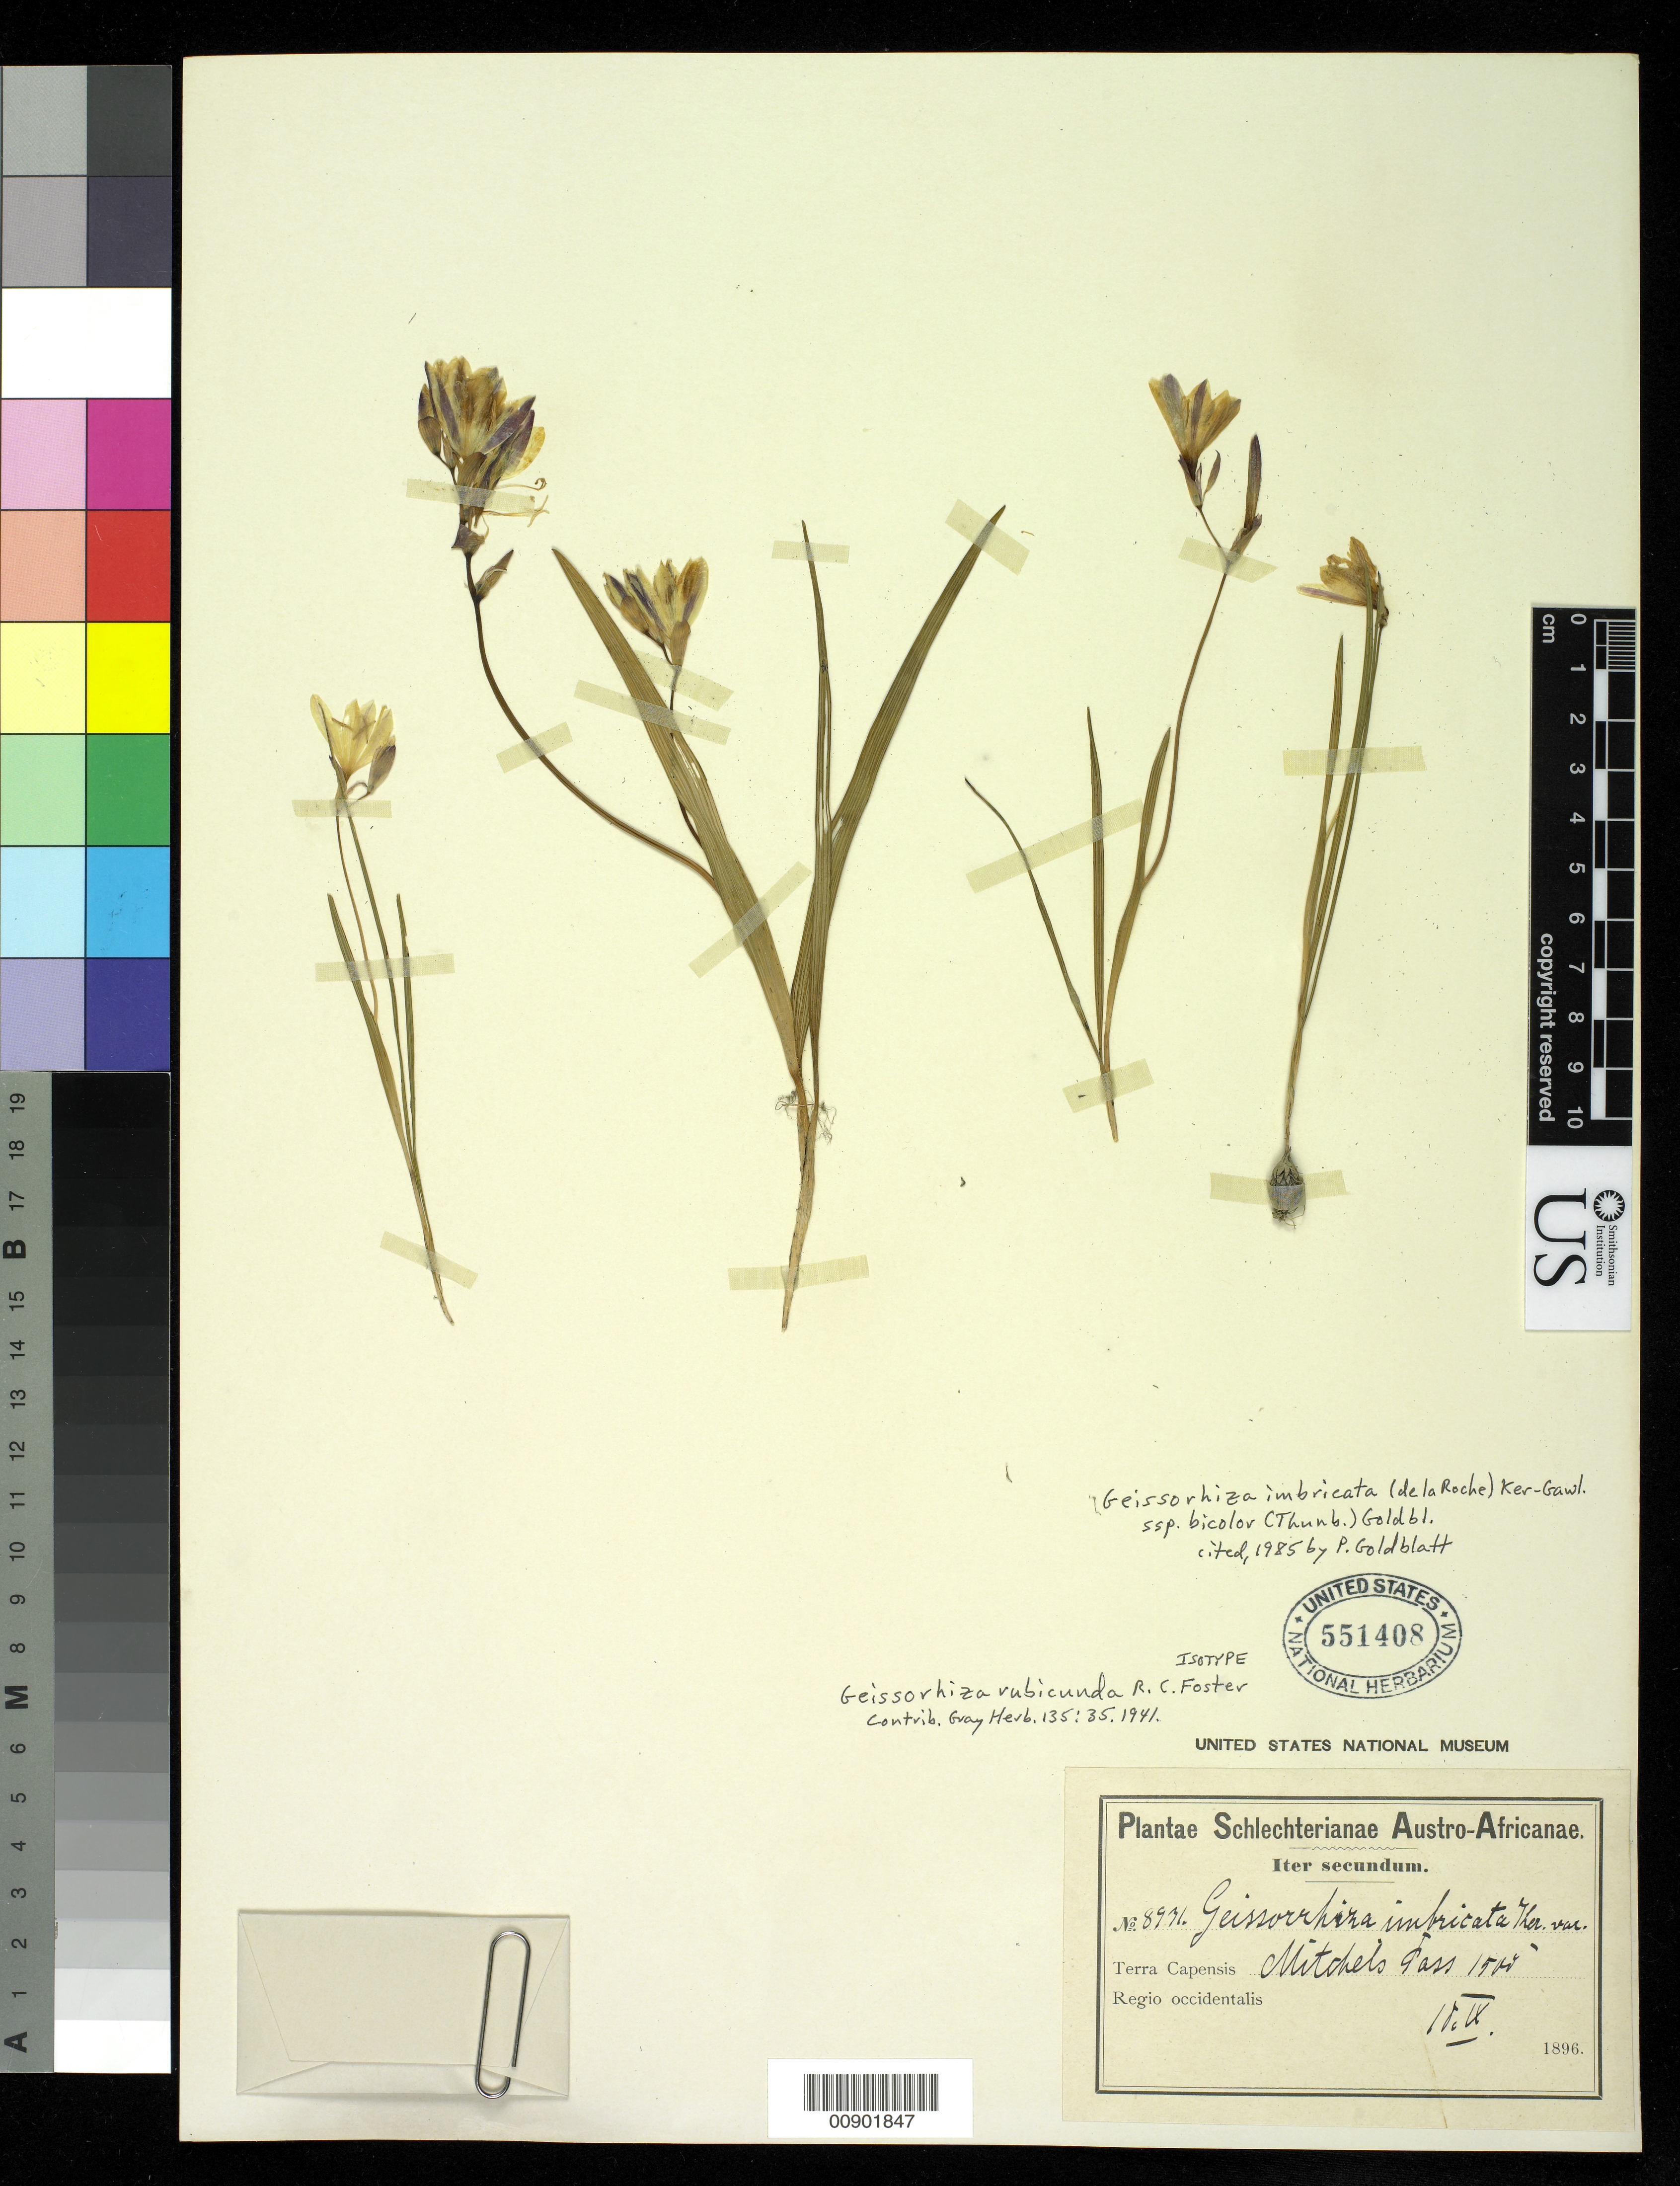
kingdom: Plantae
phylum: Tracheophyta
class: Liliopsida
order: Asparagales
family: Iridaceae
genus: Geissorhiza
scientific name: Geissorhiza rubicunda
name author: R.C. Foster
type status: Isotype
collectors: F. R. R. Schlechter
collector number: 8931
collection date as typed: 10 Sep 1896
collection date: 1896-09-10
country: South Africa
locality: Mitchels Pass.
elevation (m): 457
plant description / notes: Current name as cited by Goldblatt, Ann. Missouri Bot. Gard. 72: 390 (1985).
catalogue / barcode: US 551408